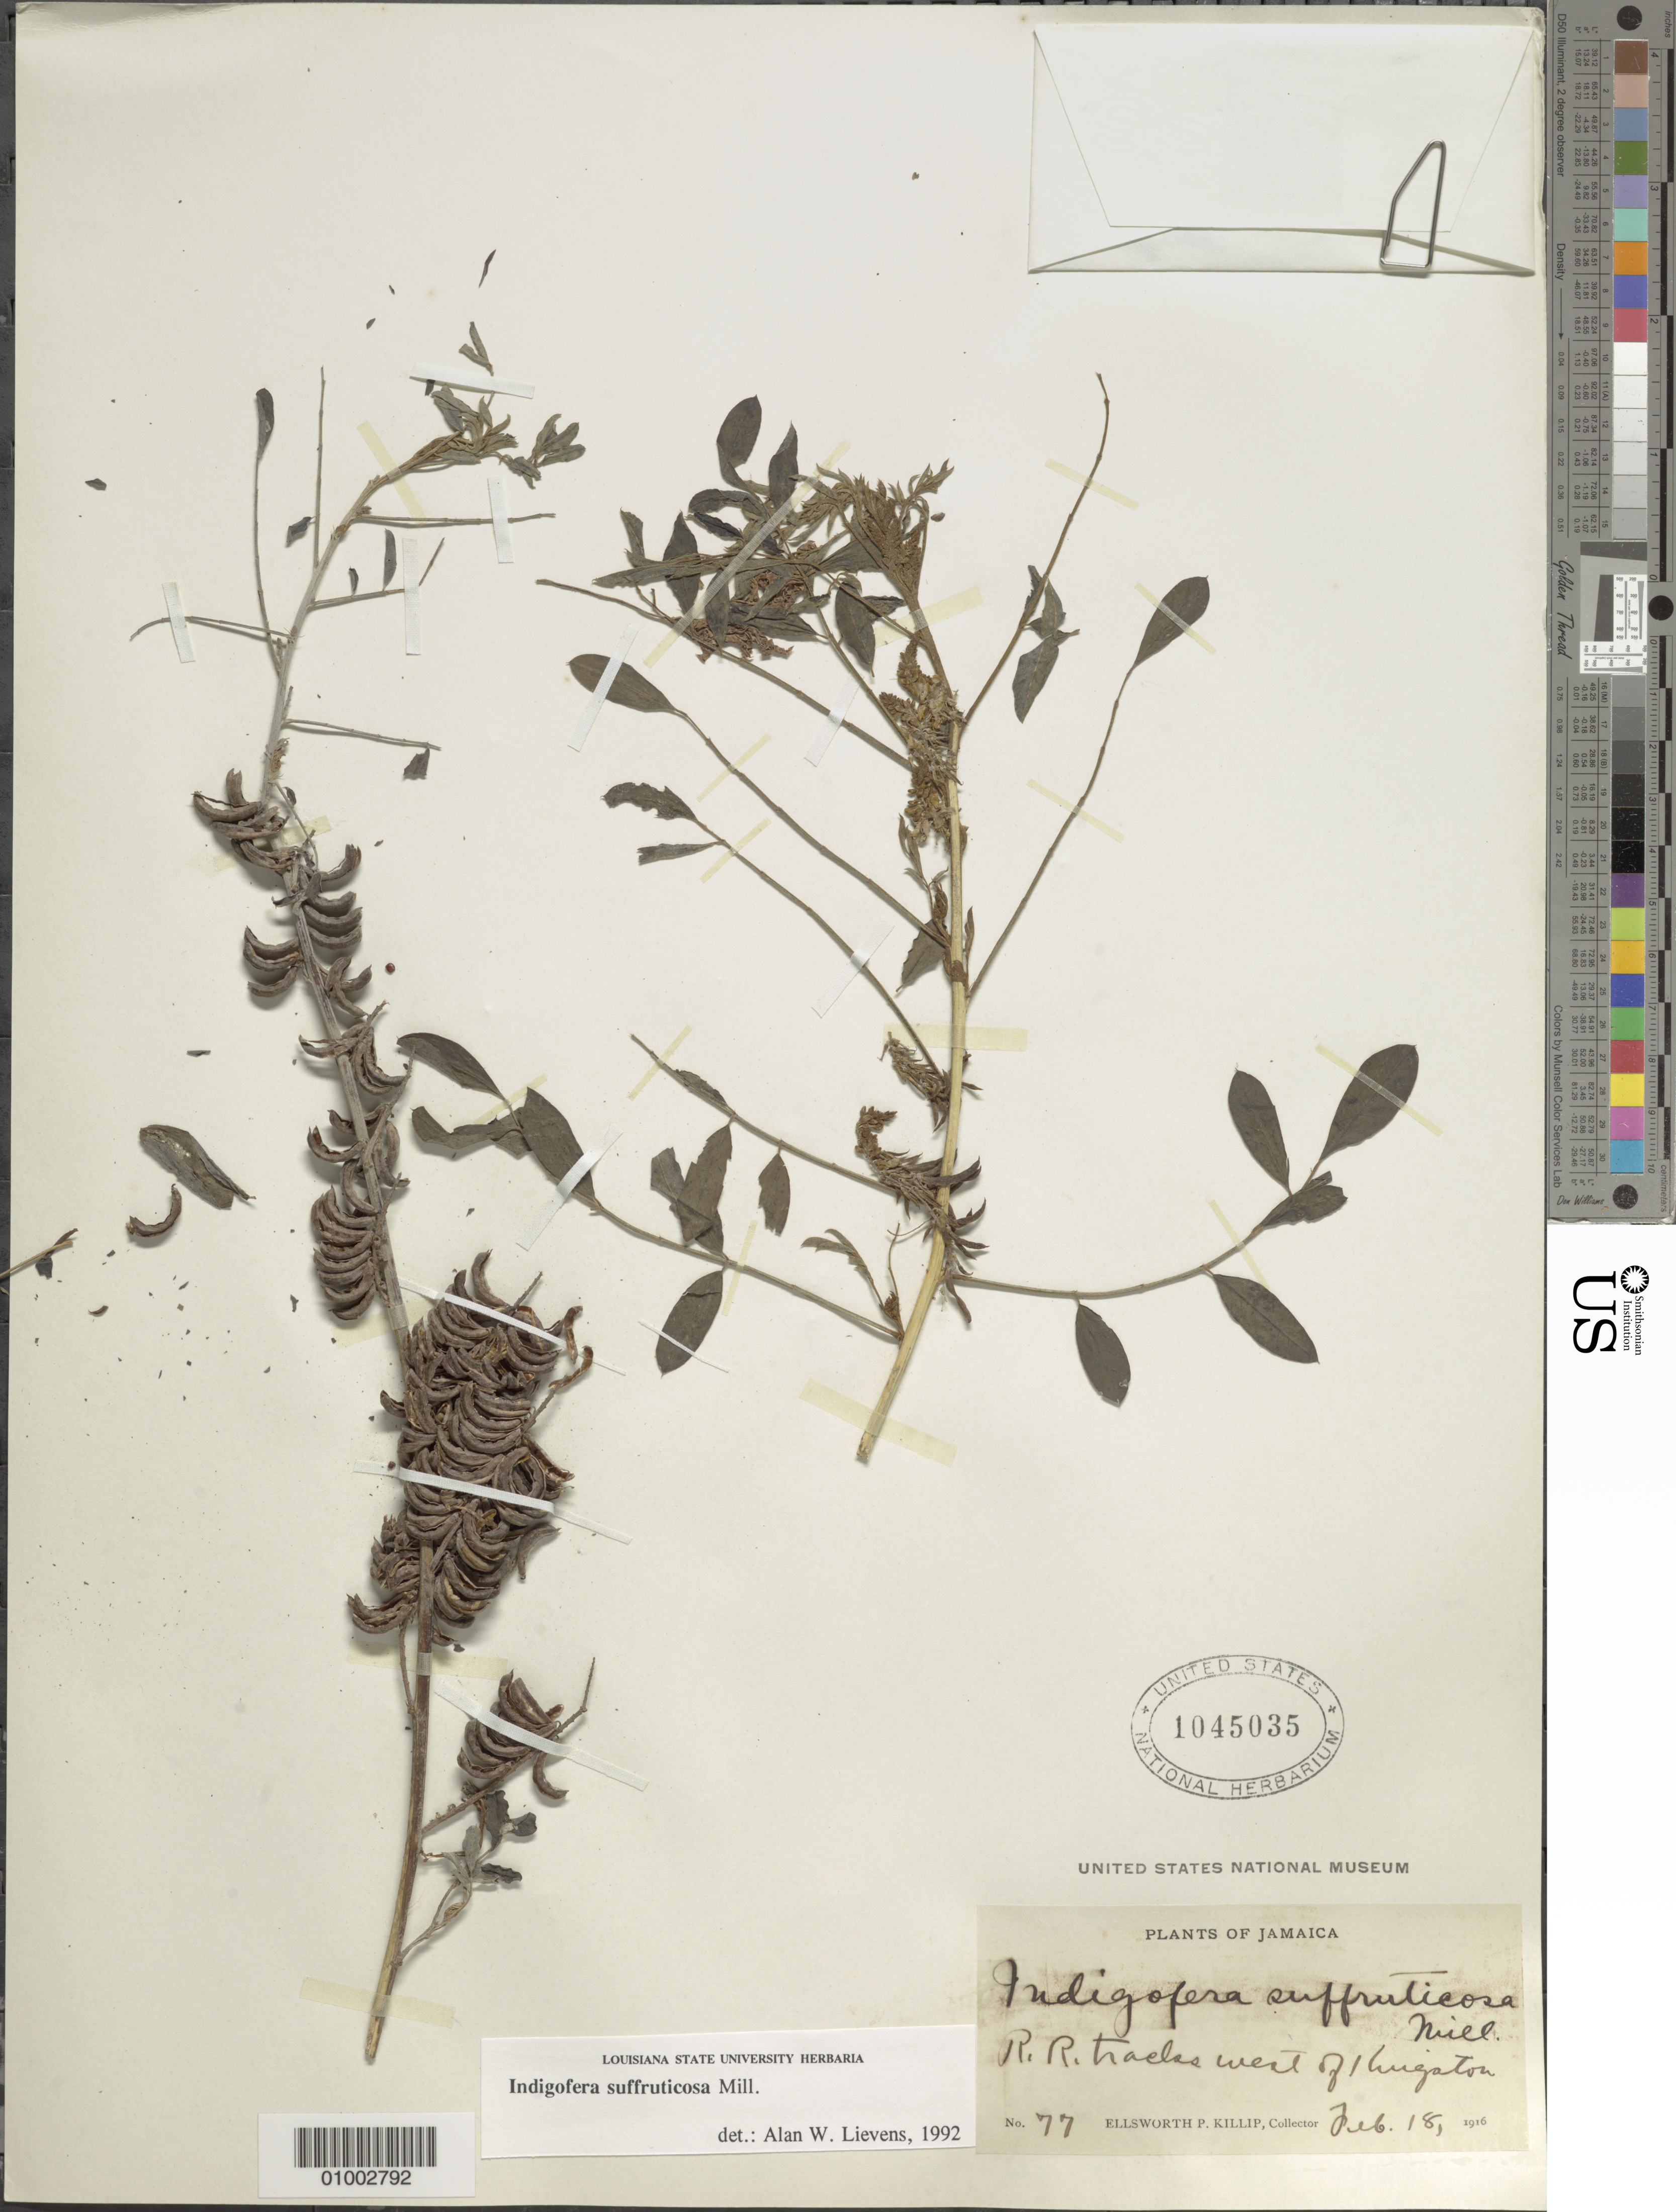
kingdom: Plantae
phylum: Tracheophyta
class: Magnoliopsida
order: Fabales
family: Fabaceae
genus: Indigofera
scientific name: Indigofera suffruticosa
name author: Mill.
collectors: E. P. Killip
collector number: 77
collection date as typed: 18 Feb 1916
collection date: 1916-02-18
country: Jamaica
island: Jamaica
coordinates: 0 N, 0 E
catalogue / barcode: US 1045035